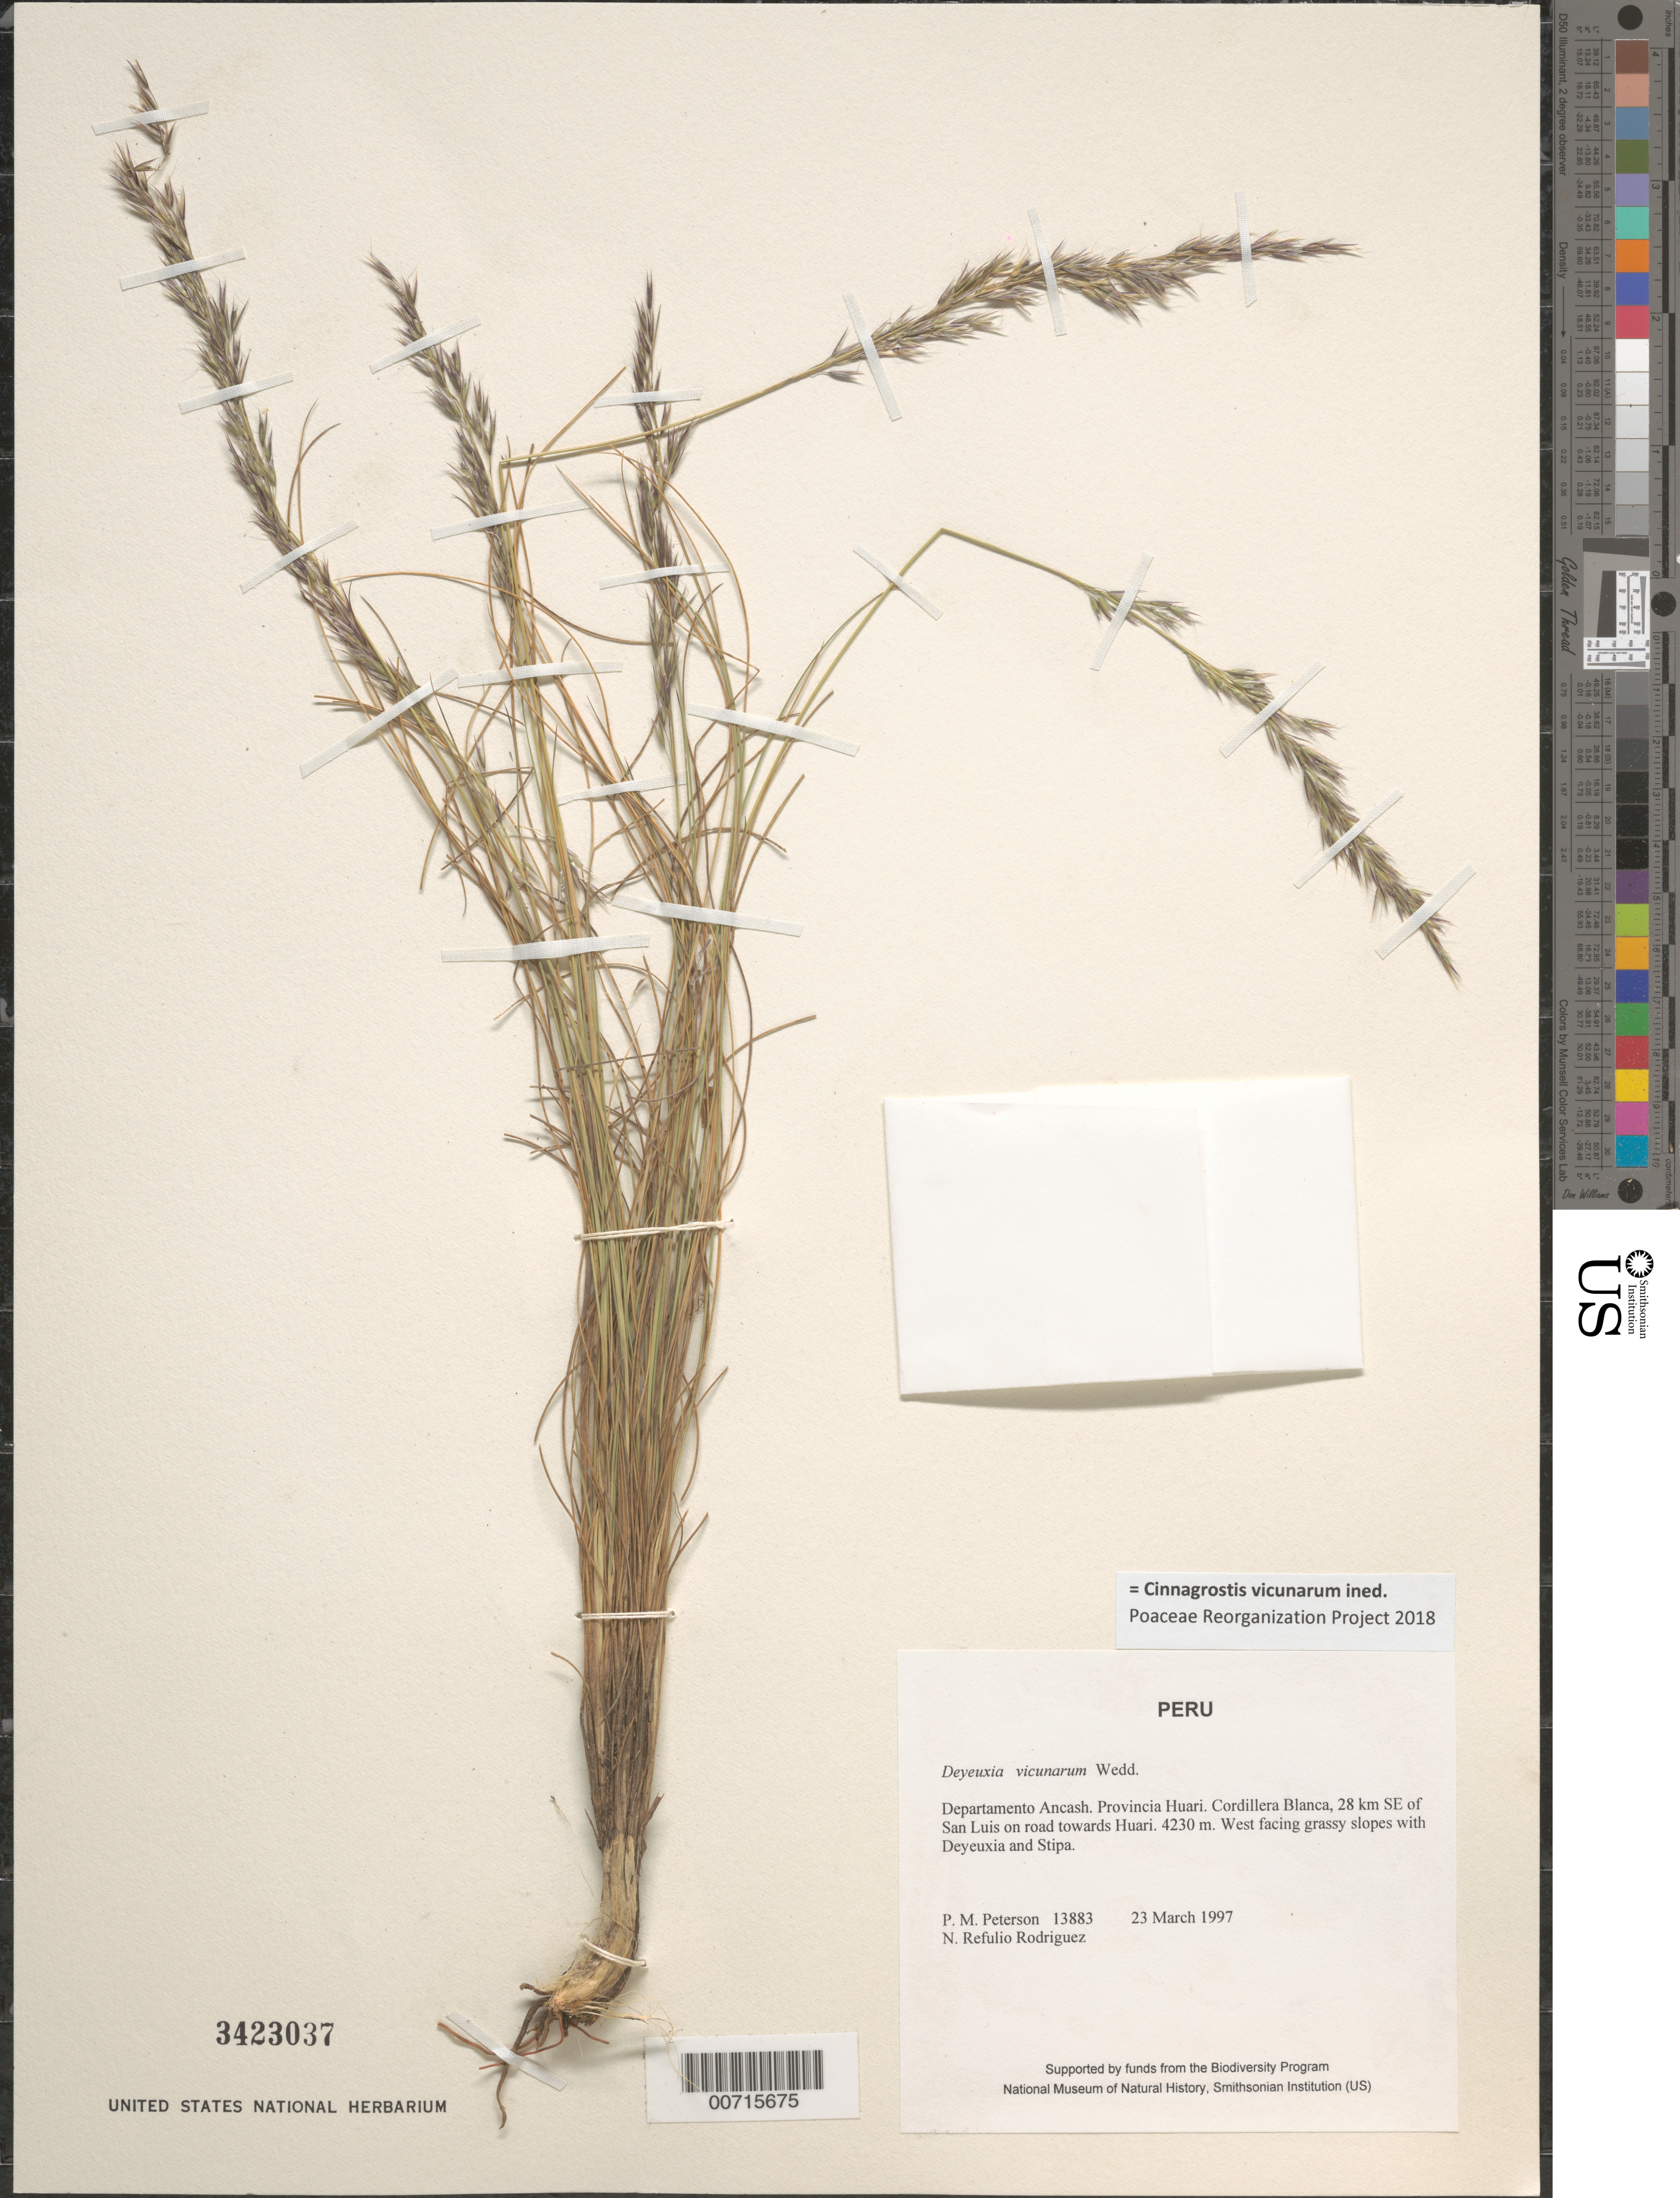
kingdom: Plantae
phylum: Tracheophyta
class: Liliopsida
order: Poales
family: Poaceae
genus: Cinnagrostis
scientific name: Cinnagrostis vicunarum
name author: (Wedd.) P.M. Peterson et al.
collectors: P. M. Peterson & N. Refulio-Rodríguez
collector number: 13883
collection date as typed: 23 Mar 1997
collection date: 1997-03-23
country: Peru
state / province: Ancash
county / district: Huari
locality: Cordillera Blanca, 28 km SE of San Luis on road towards Huari.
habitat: West facing grassy slopes with Deyeuxia and Stipa.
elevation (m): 4230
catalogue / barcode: US 3423037